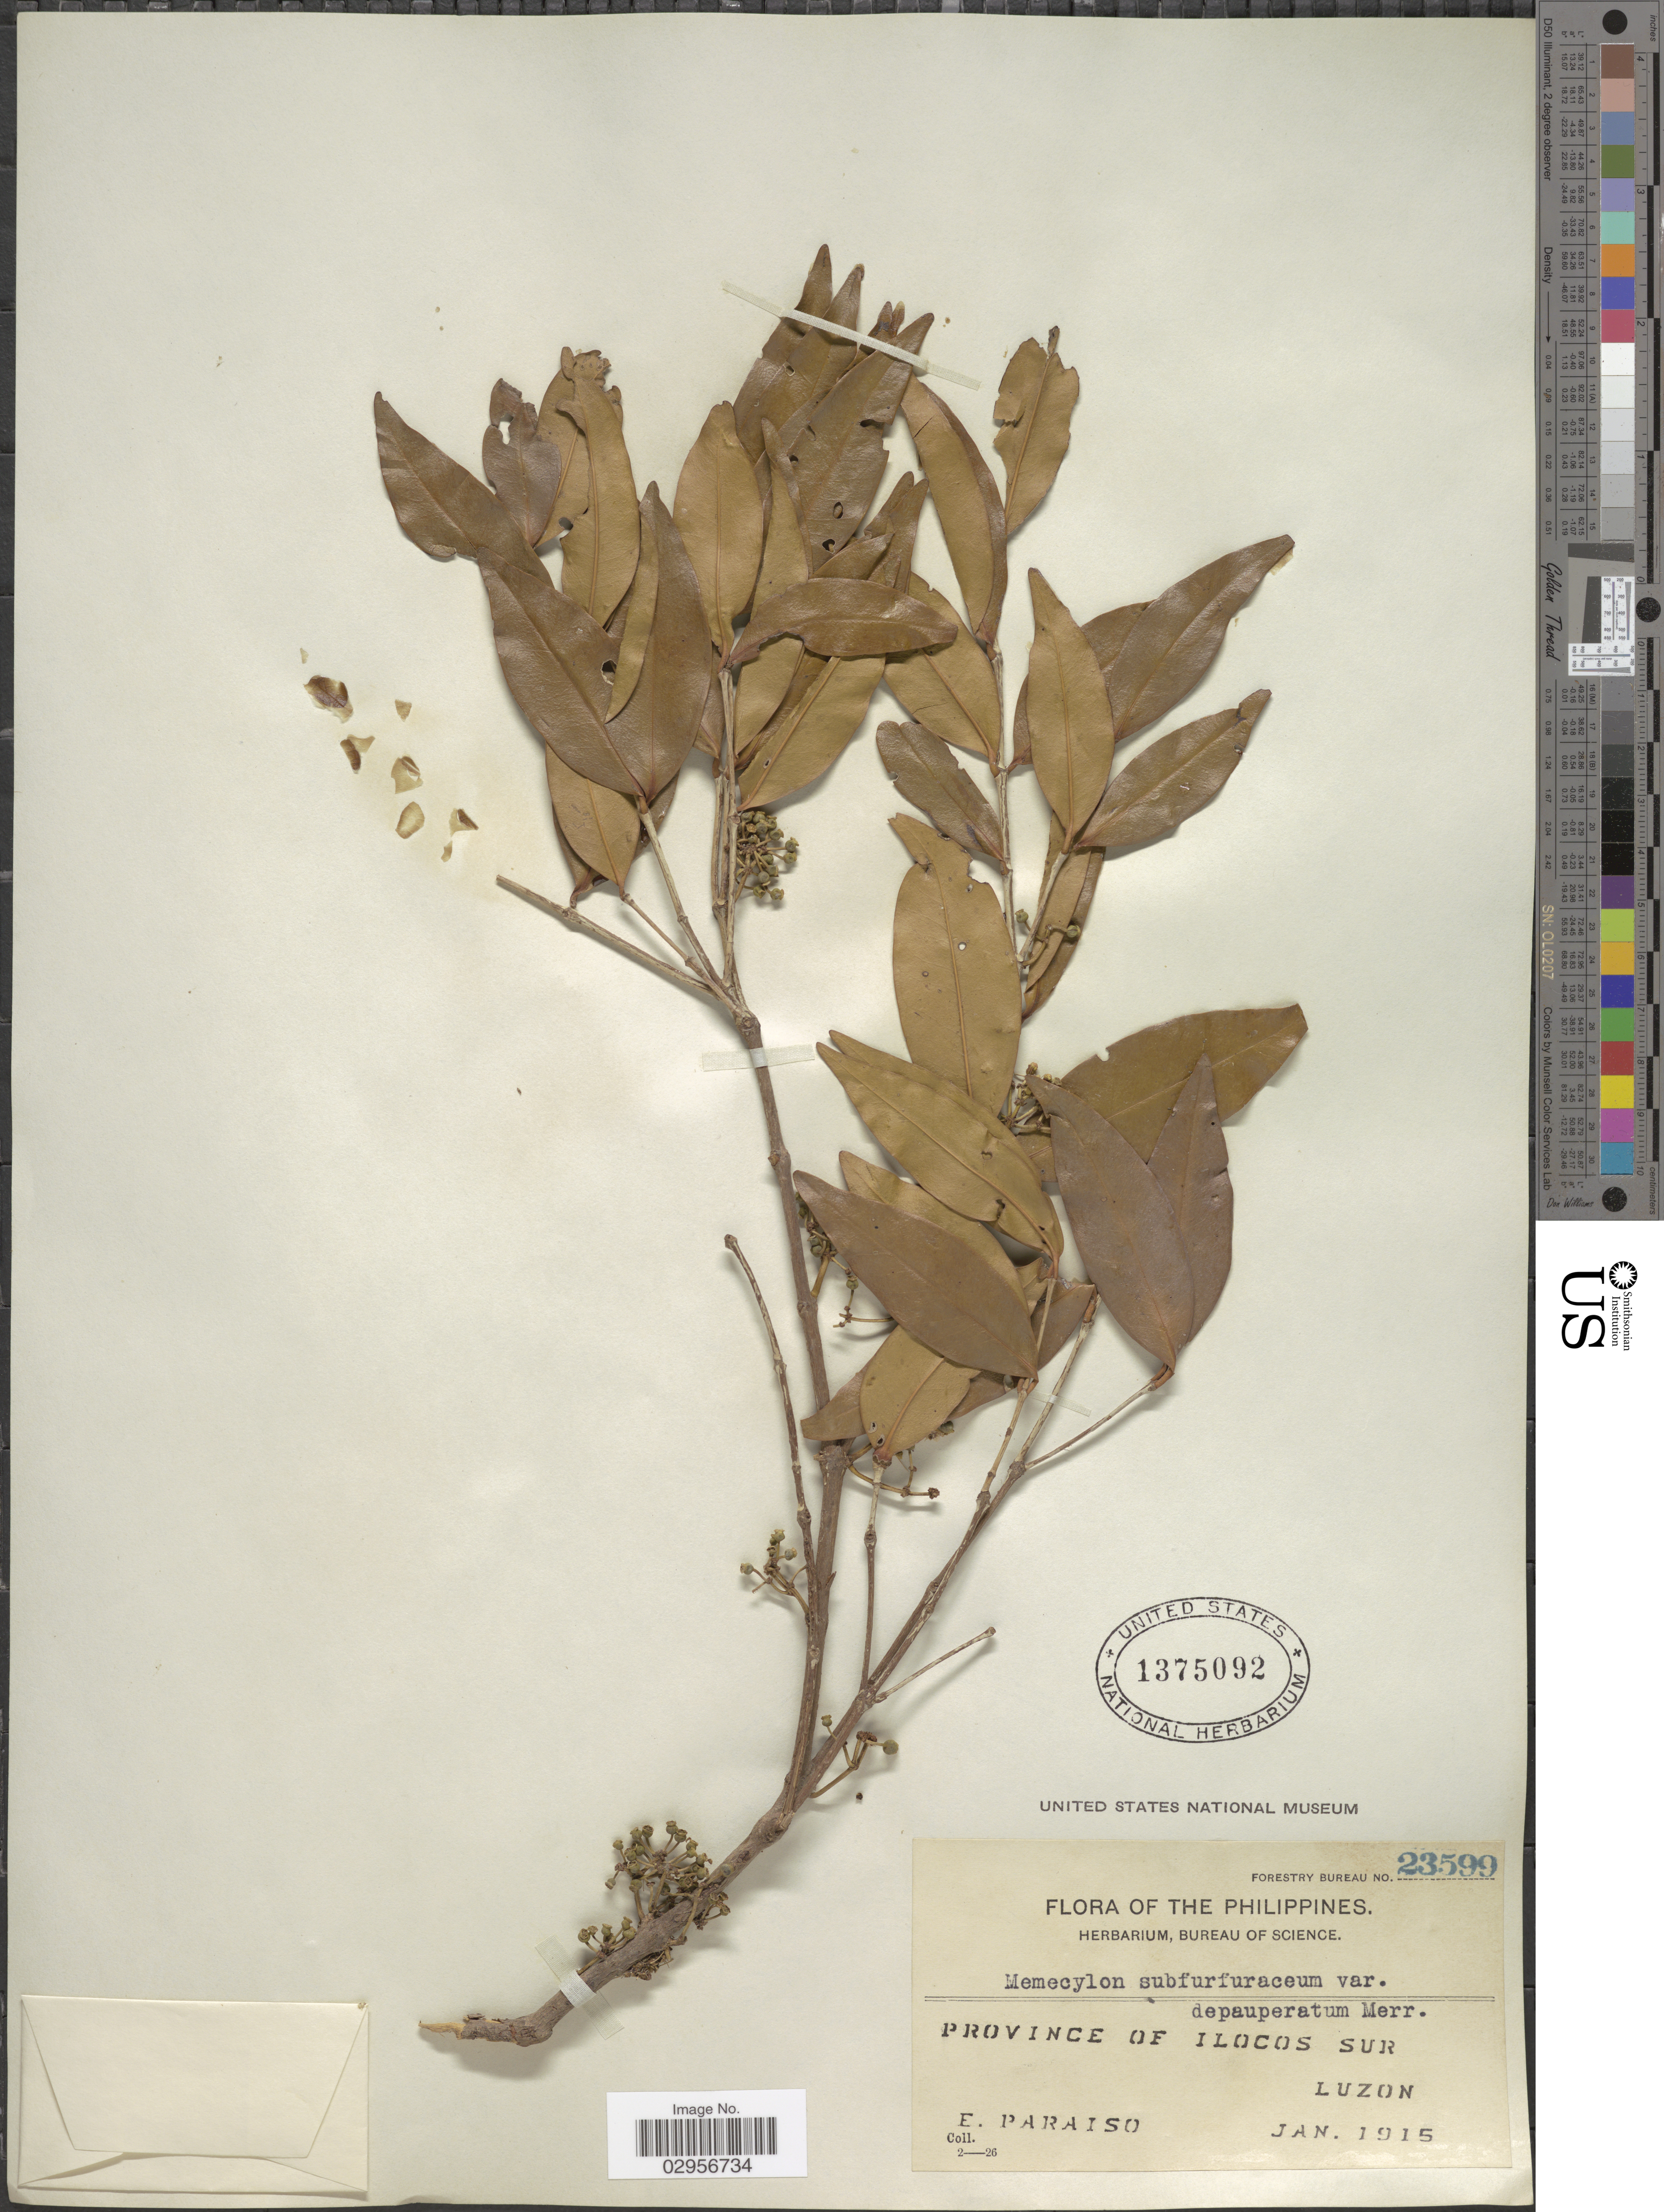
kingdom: Plantae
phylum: Tracheophyta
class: Magnoliopsida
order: Myrtales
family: Melastomataceae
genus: Memecylon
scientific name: Memecylon subfurfuraceum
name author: Merr.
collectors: E. Paraiso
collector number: Forestry Bureau 23599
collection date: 1915-01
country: Philippines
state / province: Ilocos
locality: Province of Ilocos sur, Luzon.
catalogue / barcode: US 1375092